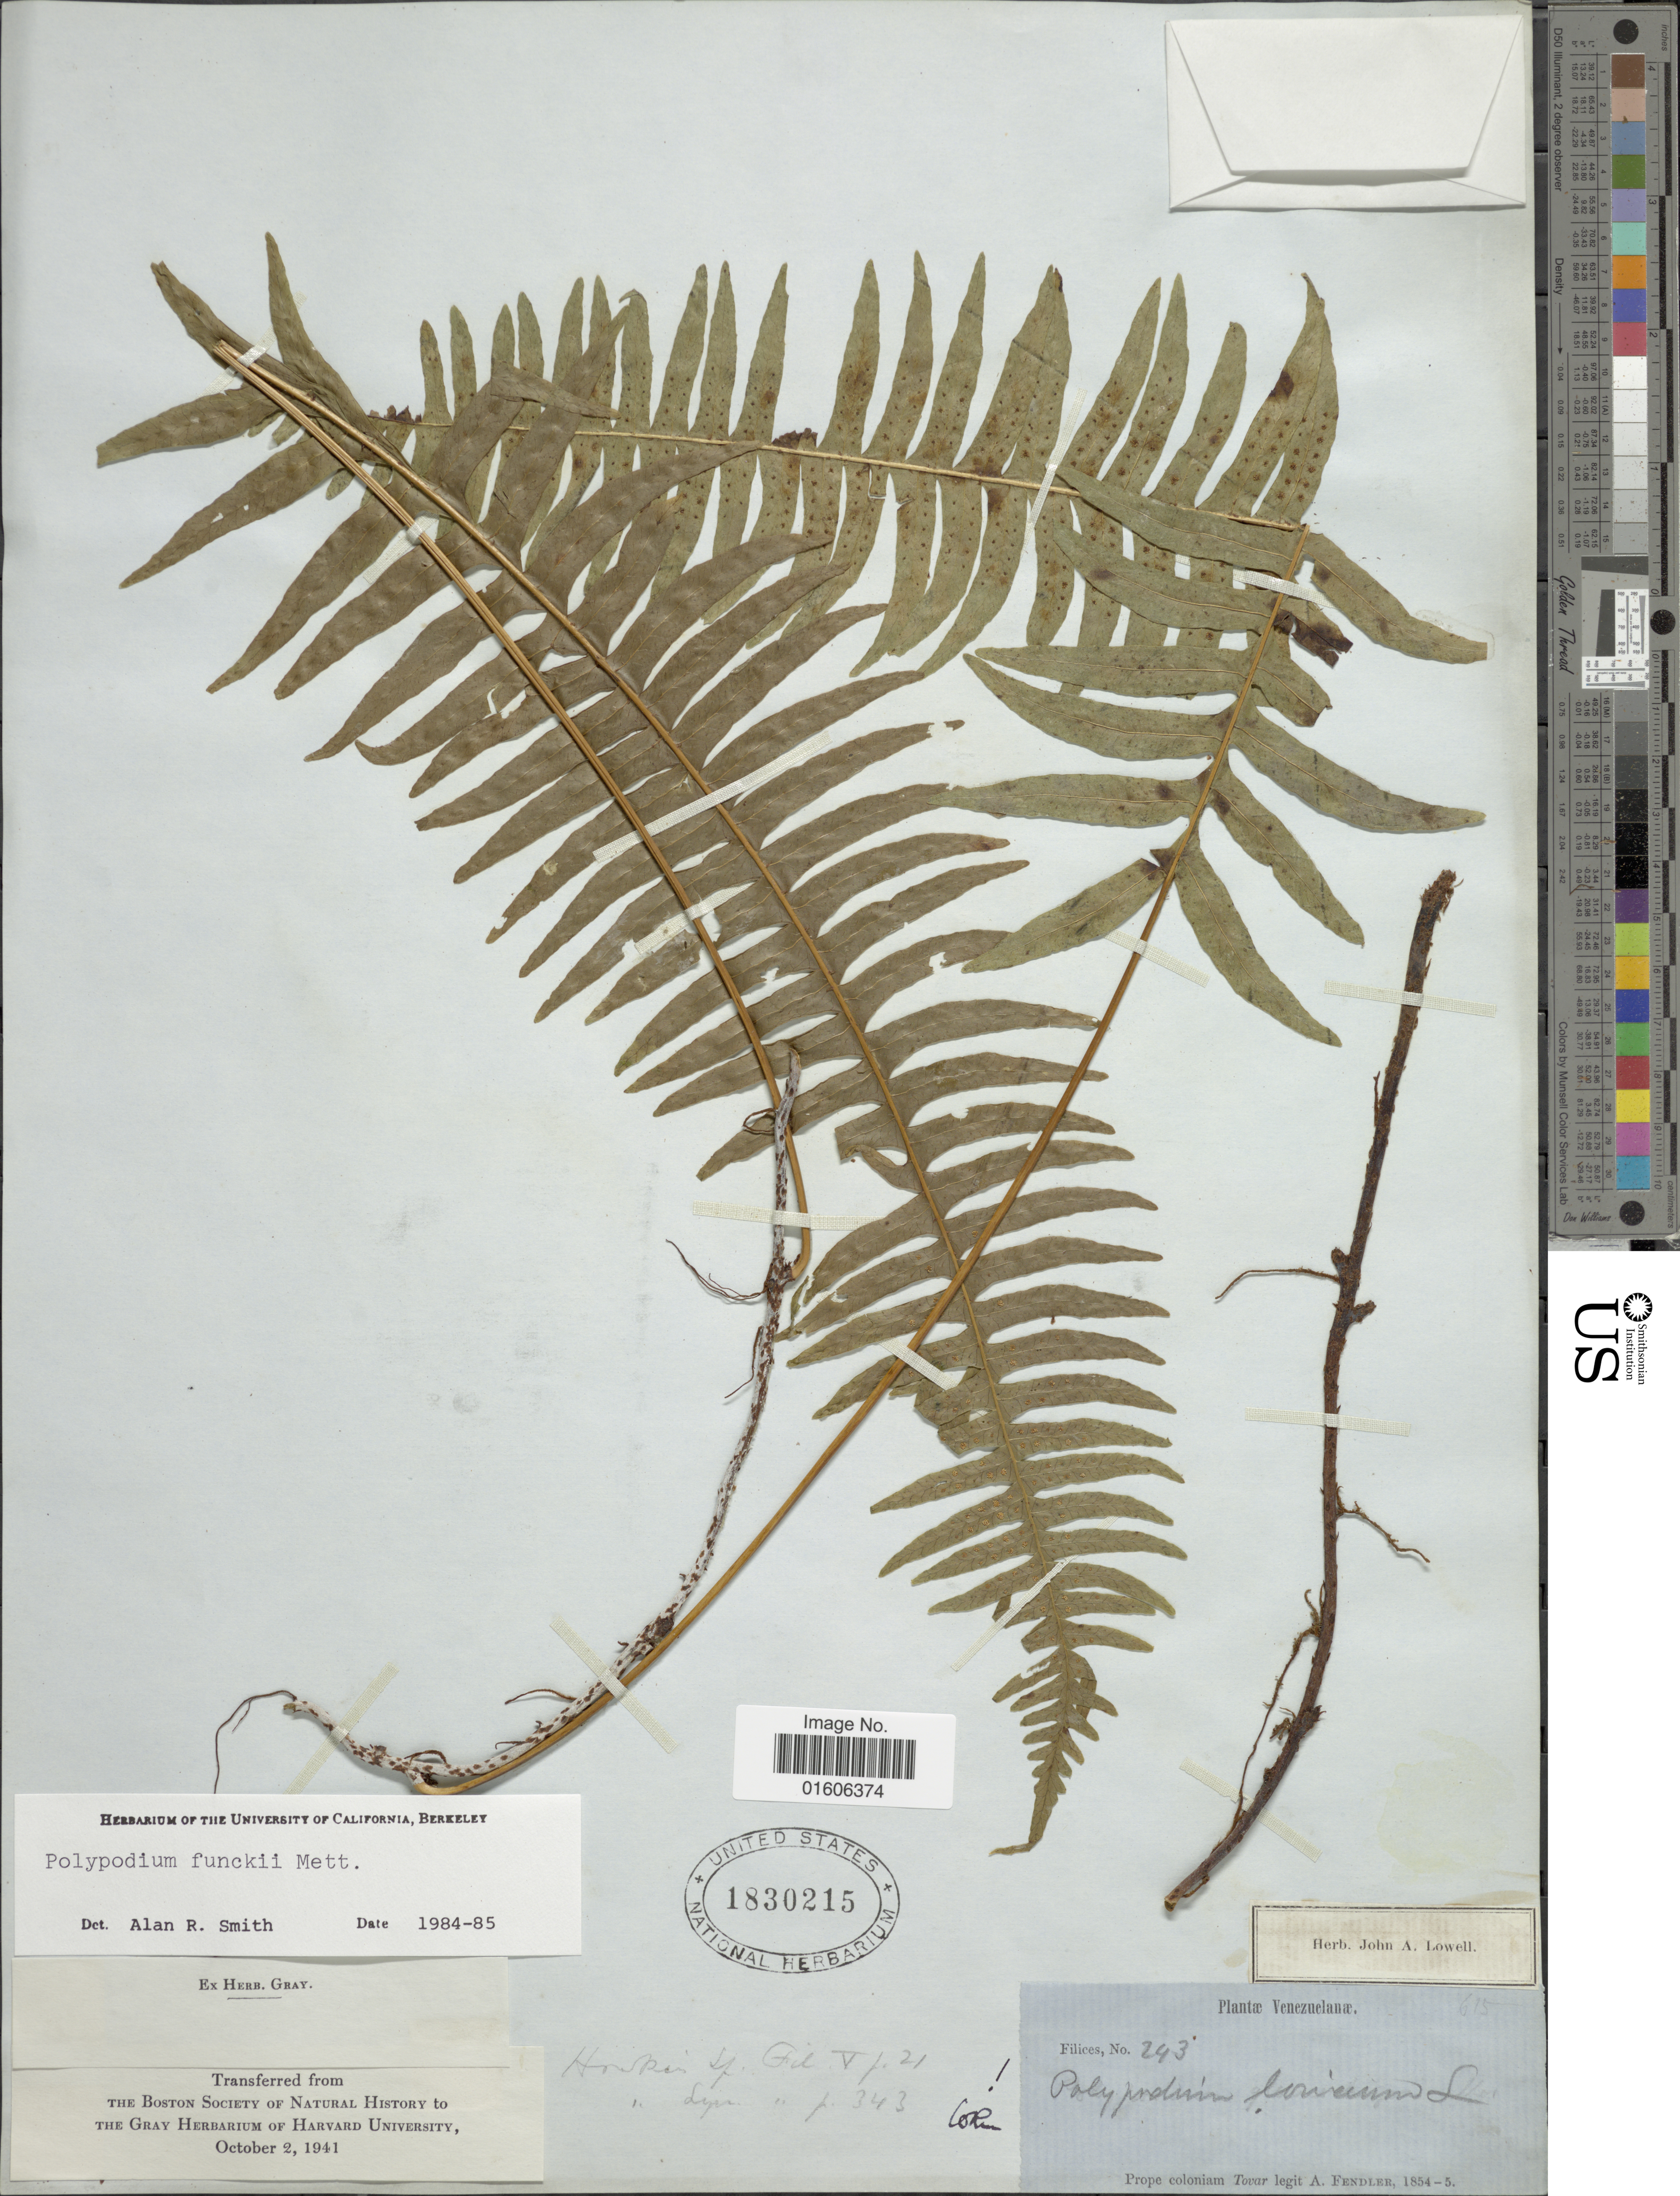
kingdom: Plantae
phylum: Tracheophyta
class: Polypodiopsida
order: Polypodiales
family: Polypodiaceae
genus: Serpocaulon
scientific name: Serpocaulon funckii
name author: (Mett.) A.R. Sm.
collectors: A. Fendler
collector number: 243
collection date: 1854/1855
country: Venezuela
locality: Prope coloniam Tovar.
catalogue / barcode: US 1830215